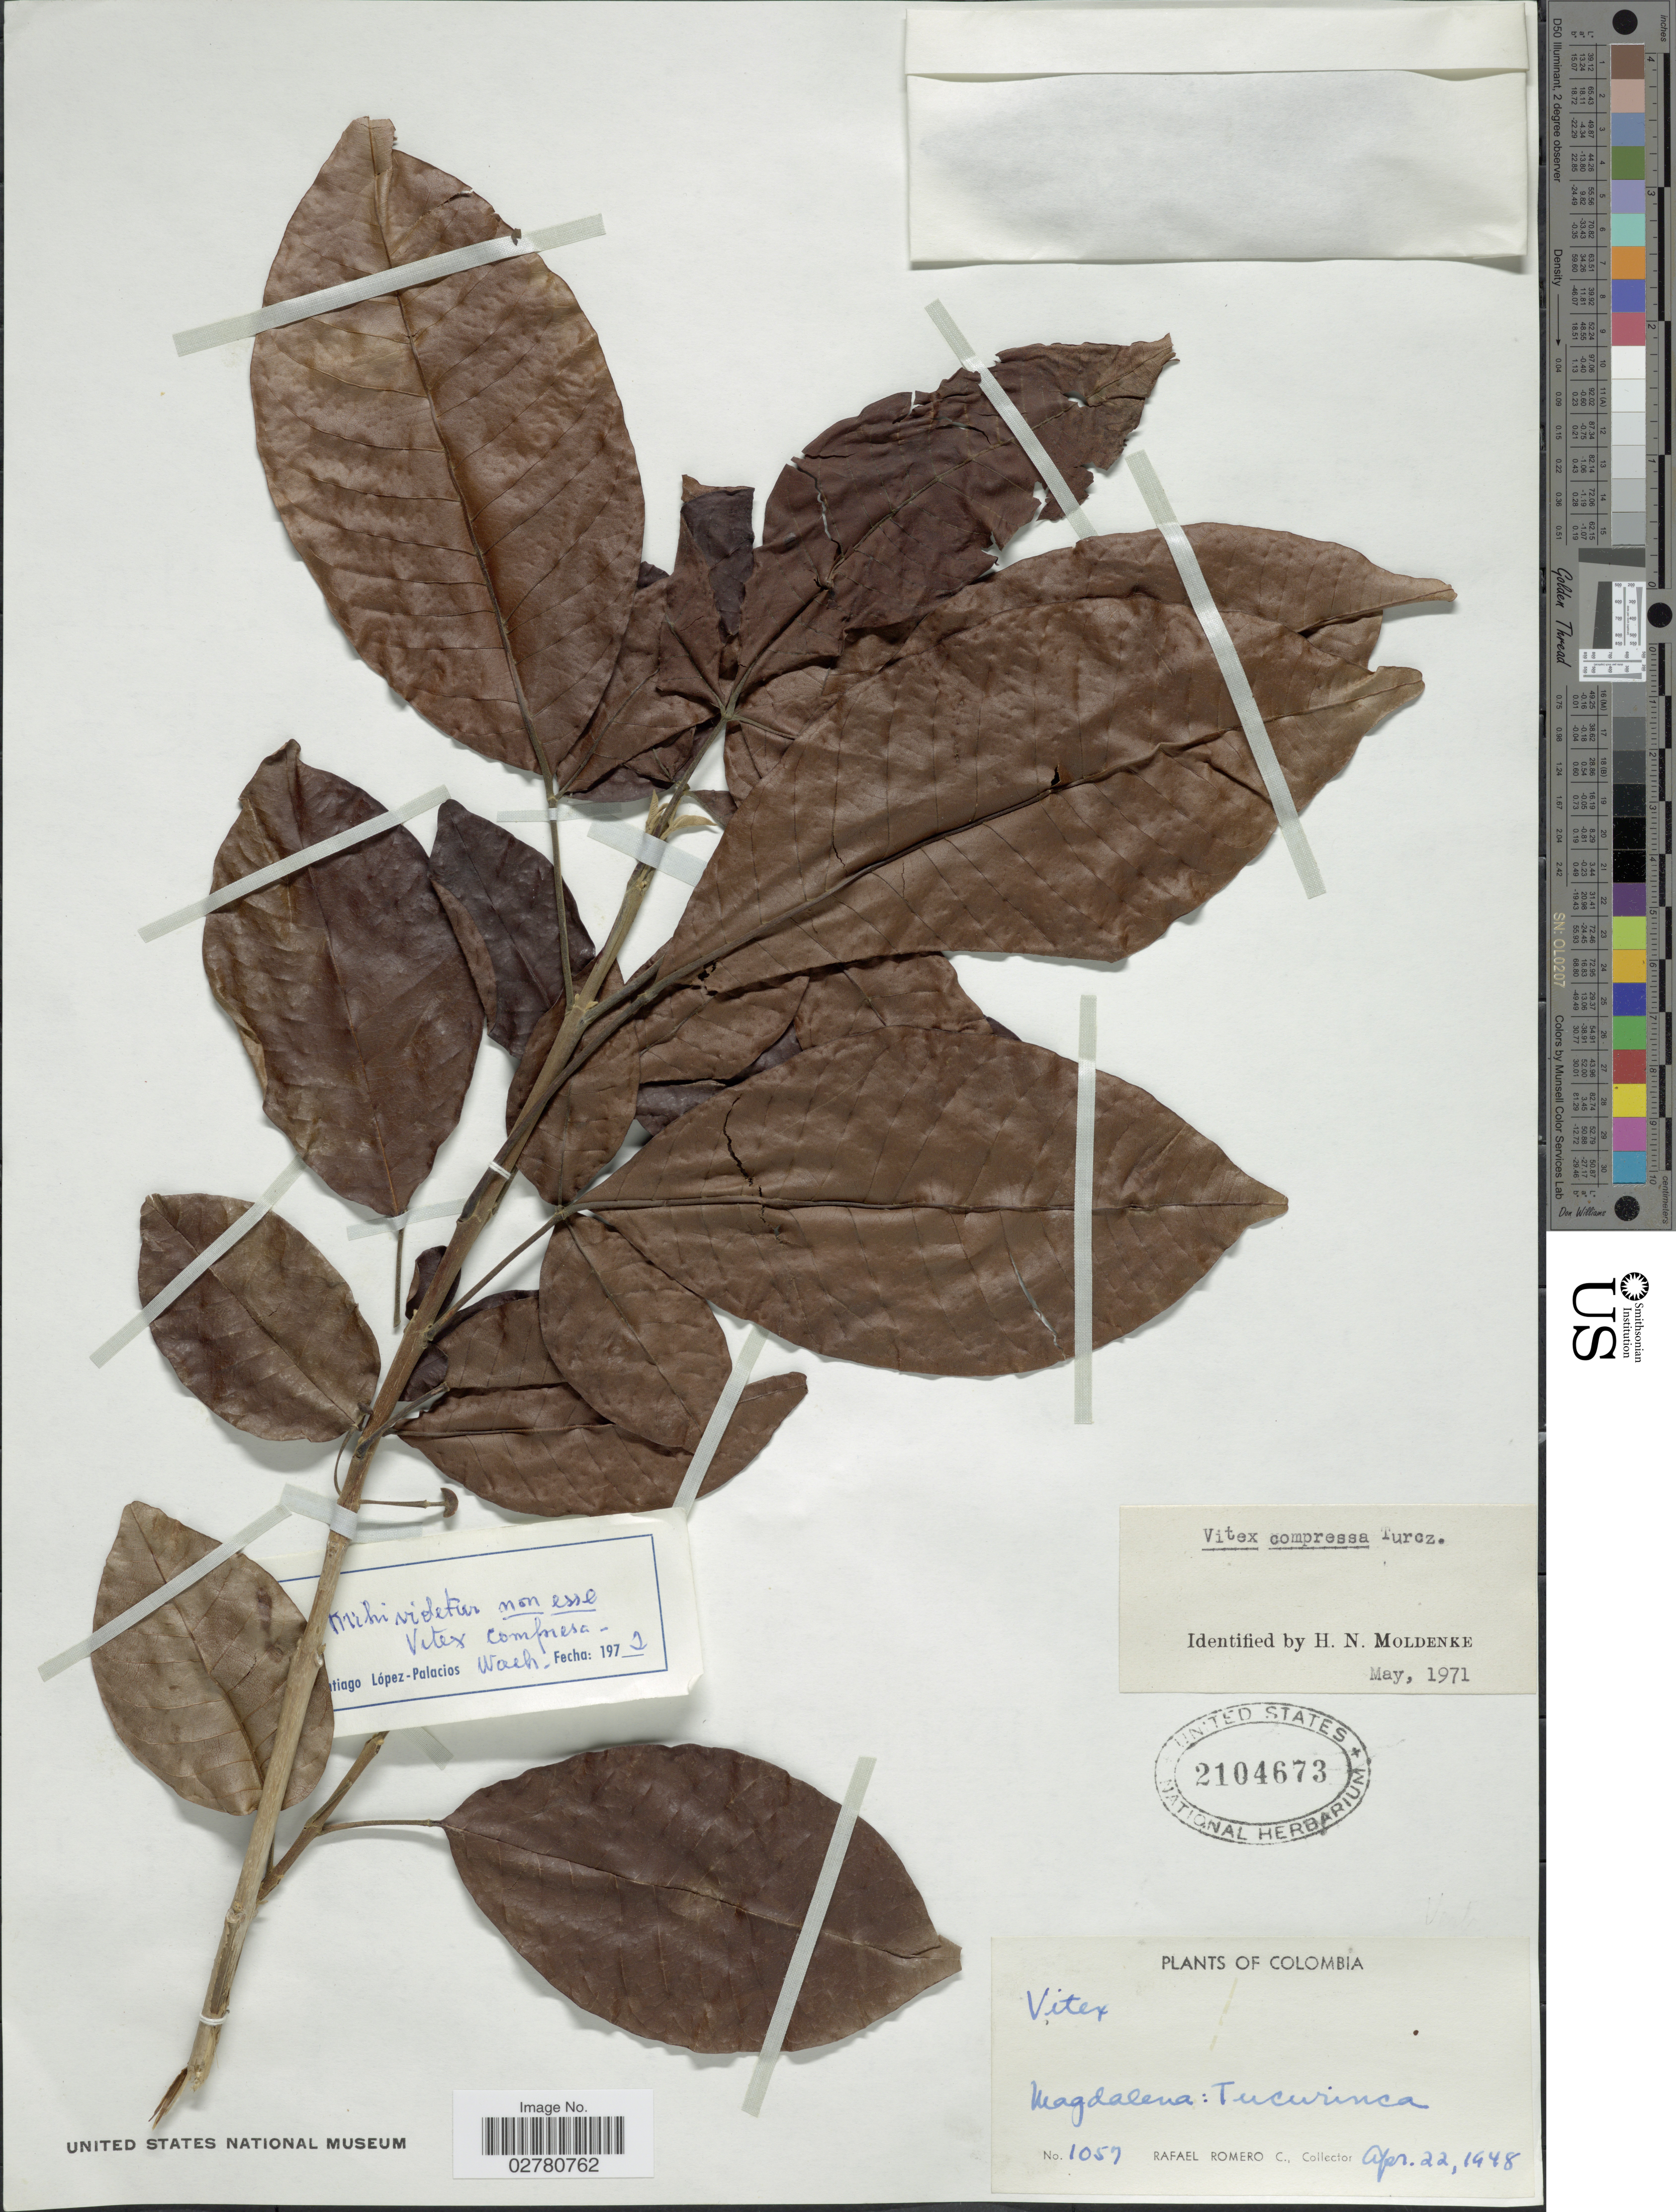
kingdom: Plantae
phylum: Tracheophyta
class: Magnoliopsida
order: Lamiales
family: Lamiaceae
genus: Vitex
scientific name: Vitex compressa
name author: Turcz.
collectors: R. Romero Castañeda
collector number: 1057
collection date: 1948-04-22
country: Colombia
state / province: Magdalena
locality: Tucurinca.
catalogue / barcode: US 2104673